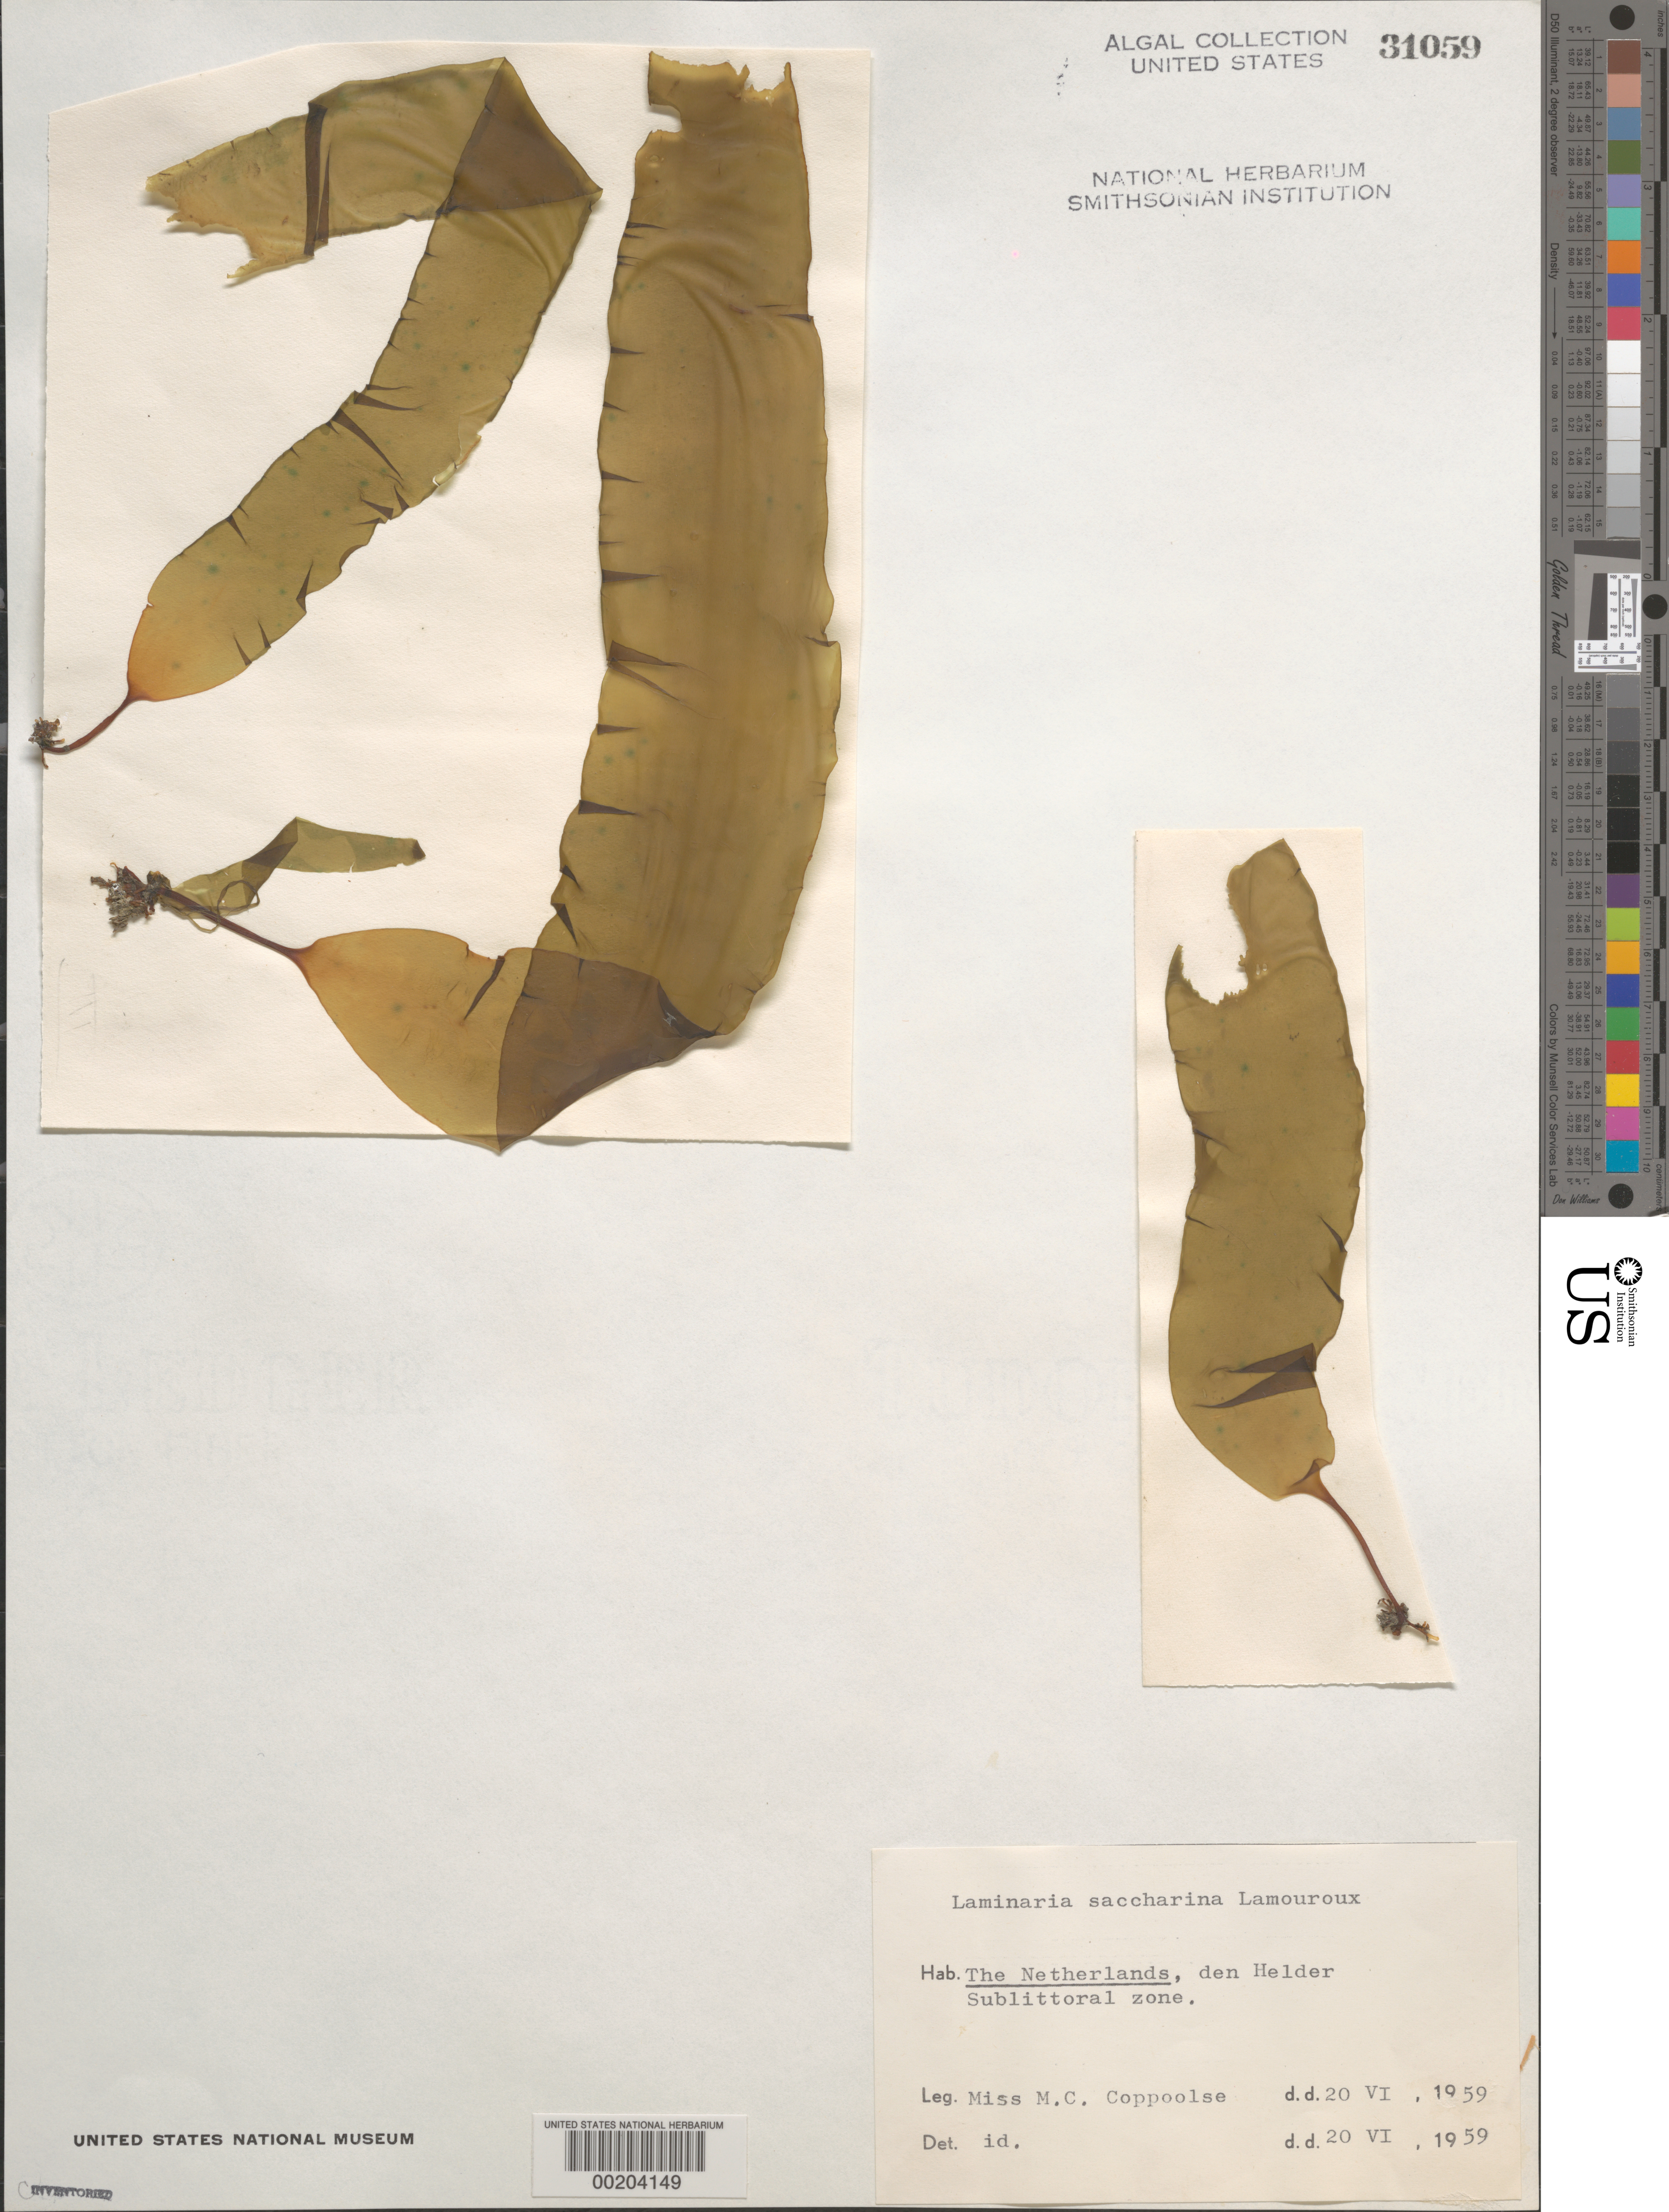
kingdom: Chromista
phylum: Ochrophyta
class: Phaeophyceae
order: Laminariales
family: Laminariaceae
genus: Saccharina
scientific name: Saccharina latissima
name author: C.E. Lane et al.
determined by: Algae name updating Project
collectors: M. Coppoolse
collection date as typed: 20 Jun 1959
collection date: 1959-06-20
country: Netherlands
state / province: Noord Holland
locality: Den helder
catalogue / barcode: US 31059